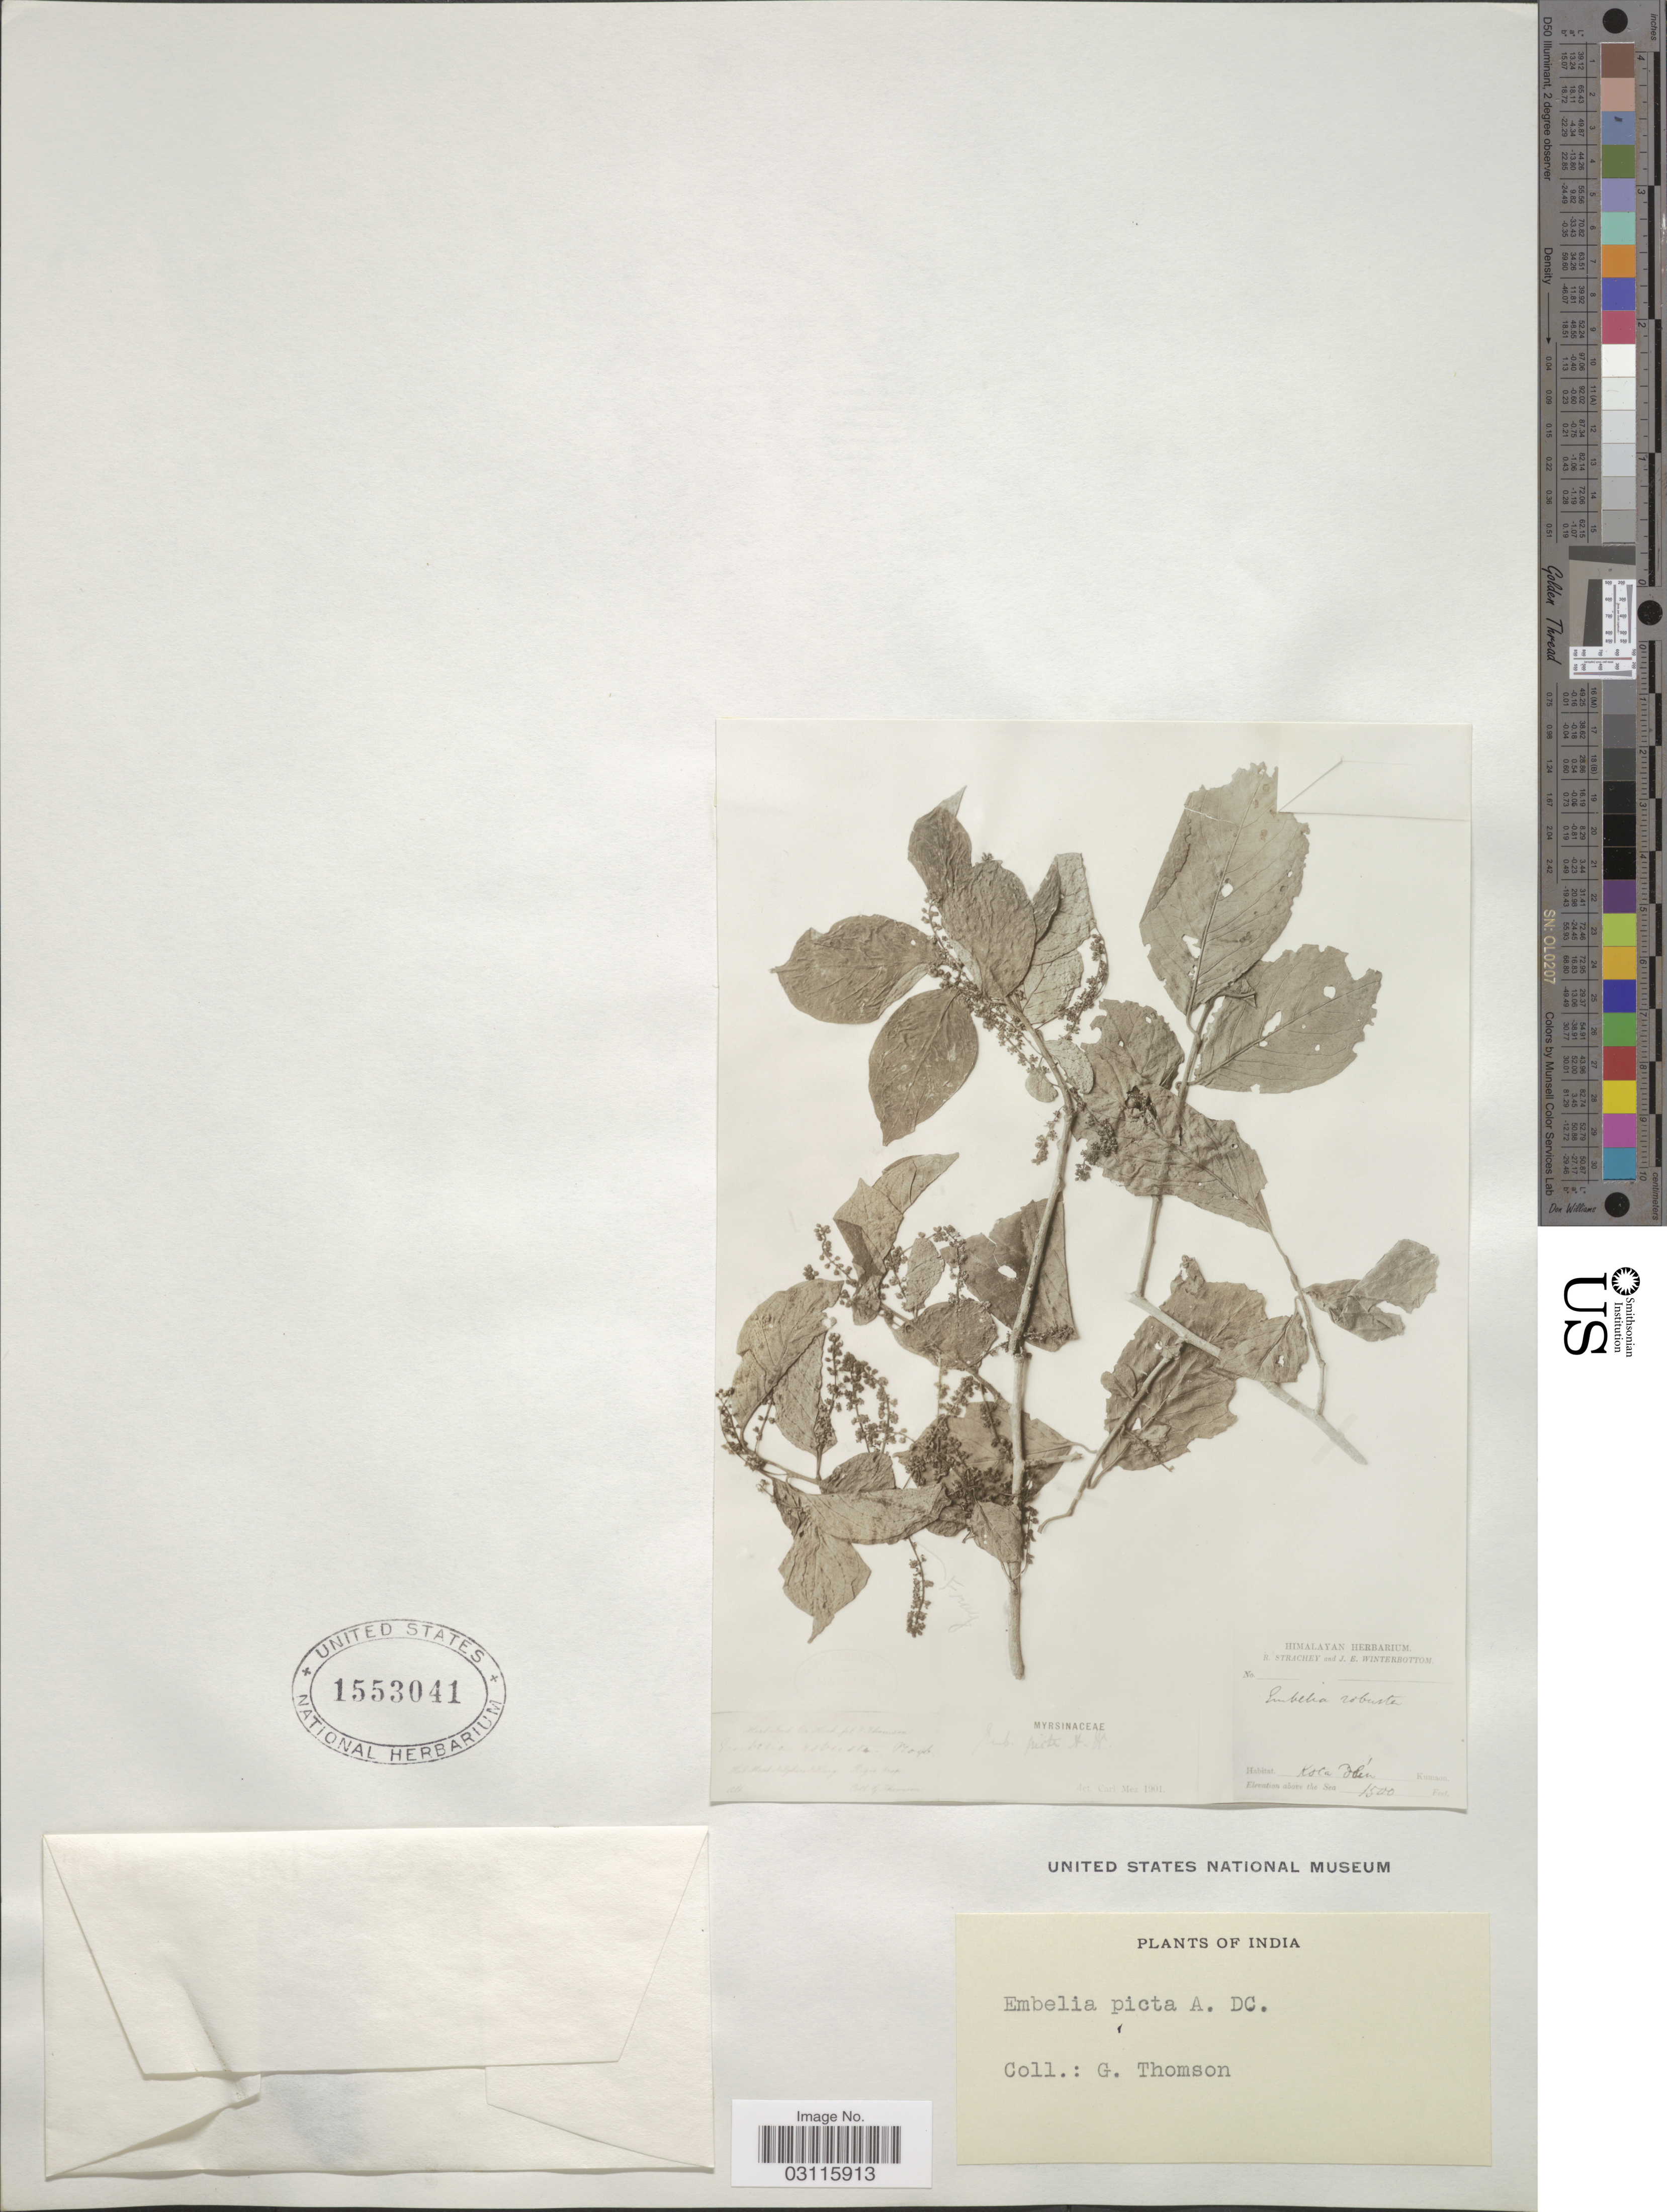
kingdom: Plantae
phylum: Tracheophyta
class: Magnoliopsida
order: Ericales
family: Primulaceae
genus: Embelia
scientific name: Embelia picta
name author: A. DC.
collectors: G. Thomson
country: India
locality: Kota dun Kumaon. [interpreted]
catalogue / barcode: US 1553041